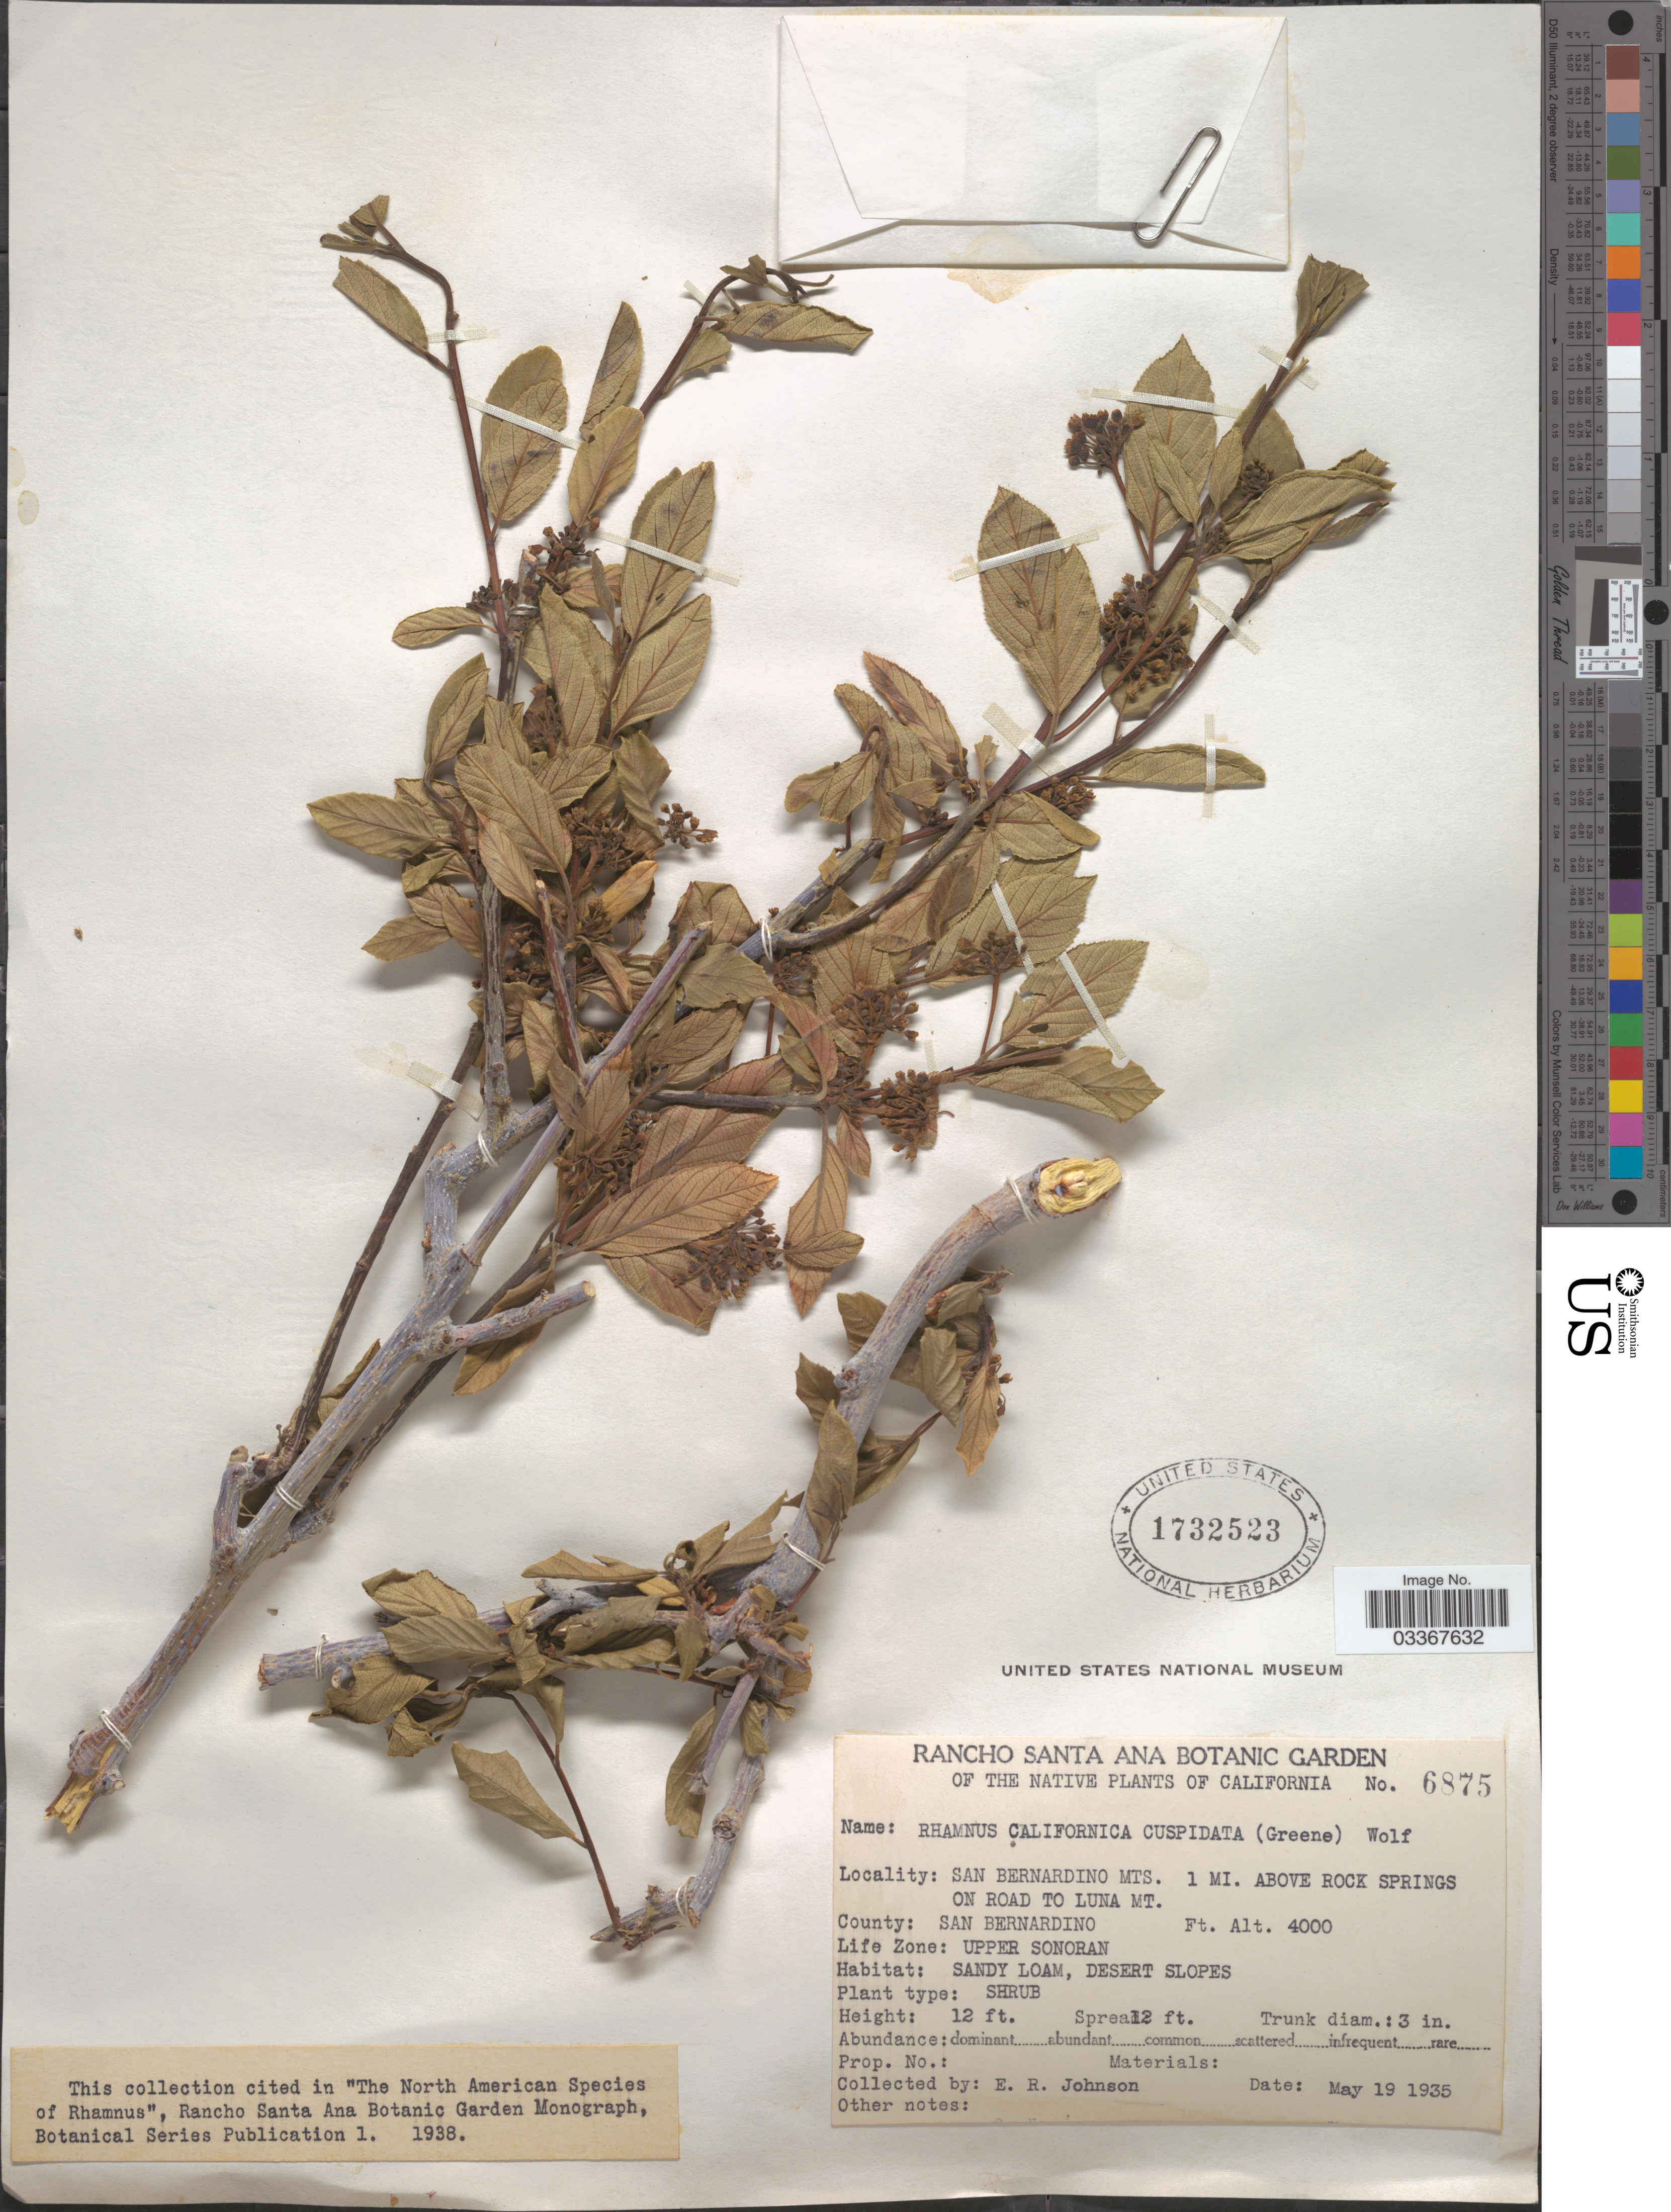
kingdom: Plantae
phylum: Tracheophyta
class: Magnoliopsida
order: Rosales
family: Rhamnaceae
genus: Frangula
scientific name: Frangula californica subsp. cuspidata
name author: (Greene) Kartesz & Gandhi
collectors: E. R. Johnson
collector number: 6875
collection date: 1935-05-19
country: United States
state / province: California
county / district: San Bernardino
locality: San Bernardino Mts. 1 mi. above Rock Springs on road to Luna Mt., County: San Bernardino, Life Zone: Upper Sonoran.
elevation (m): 1219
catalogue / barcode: US 1732523